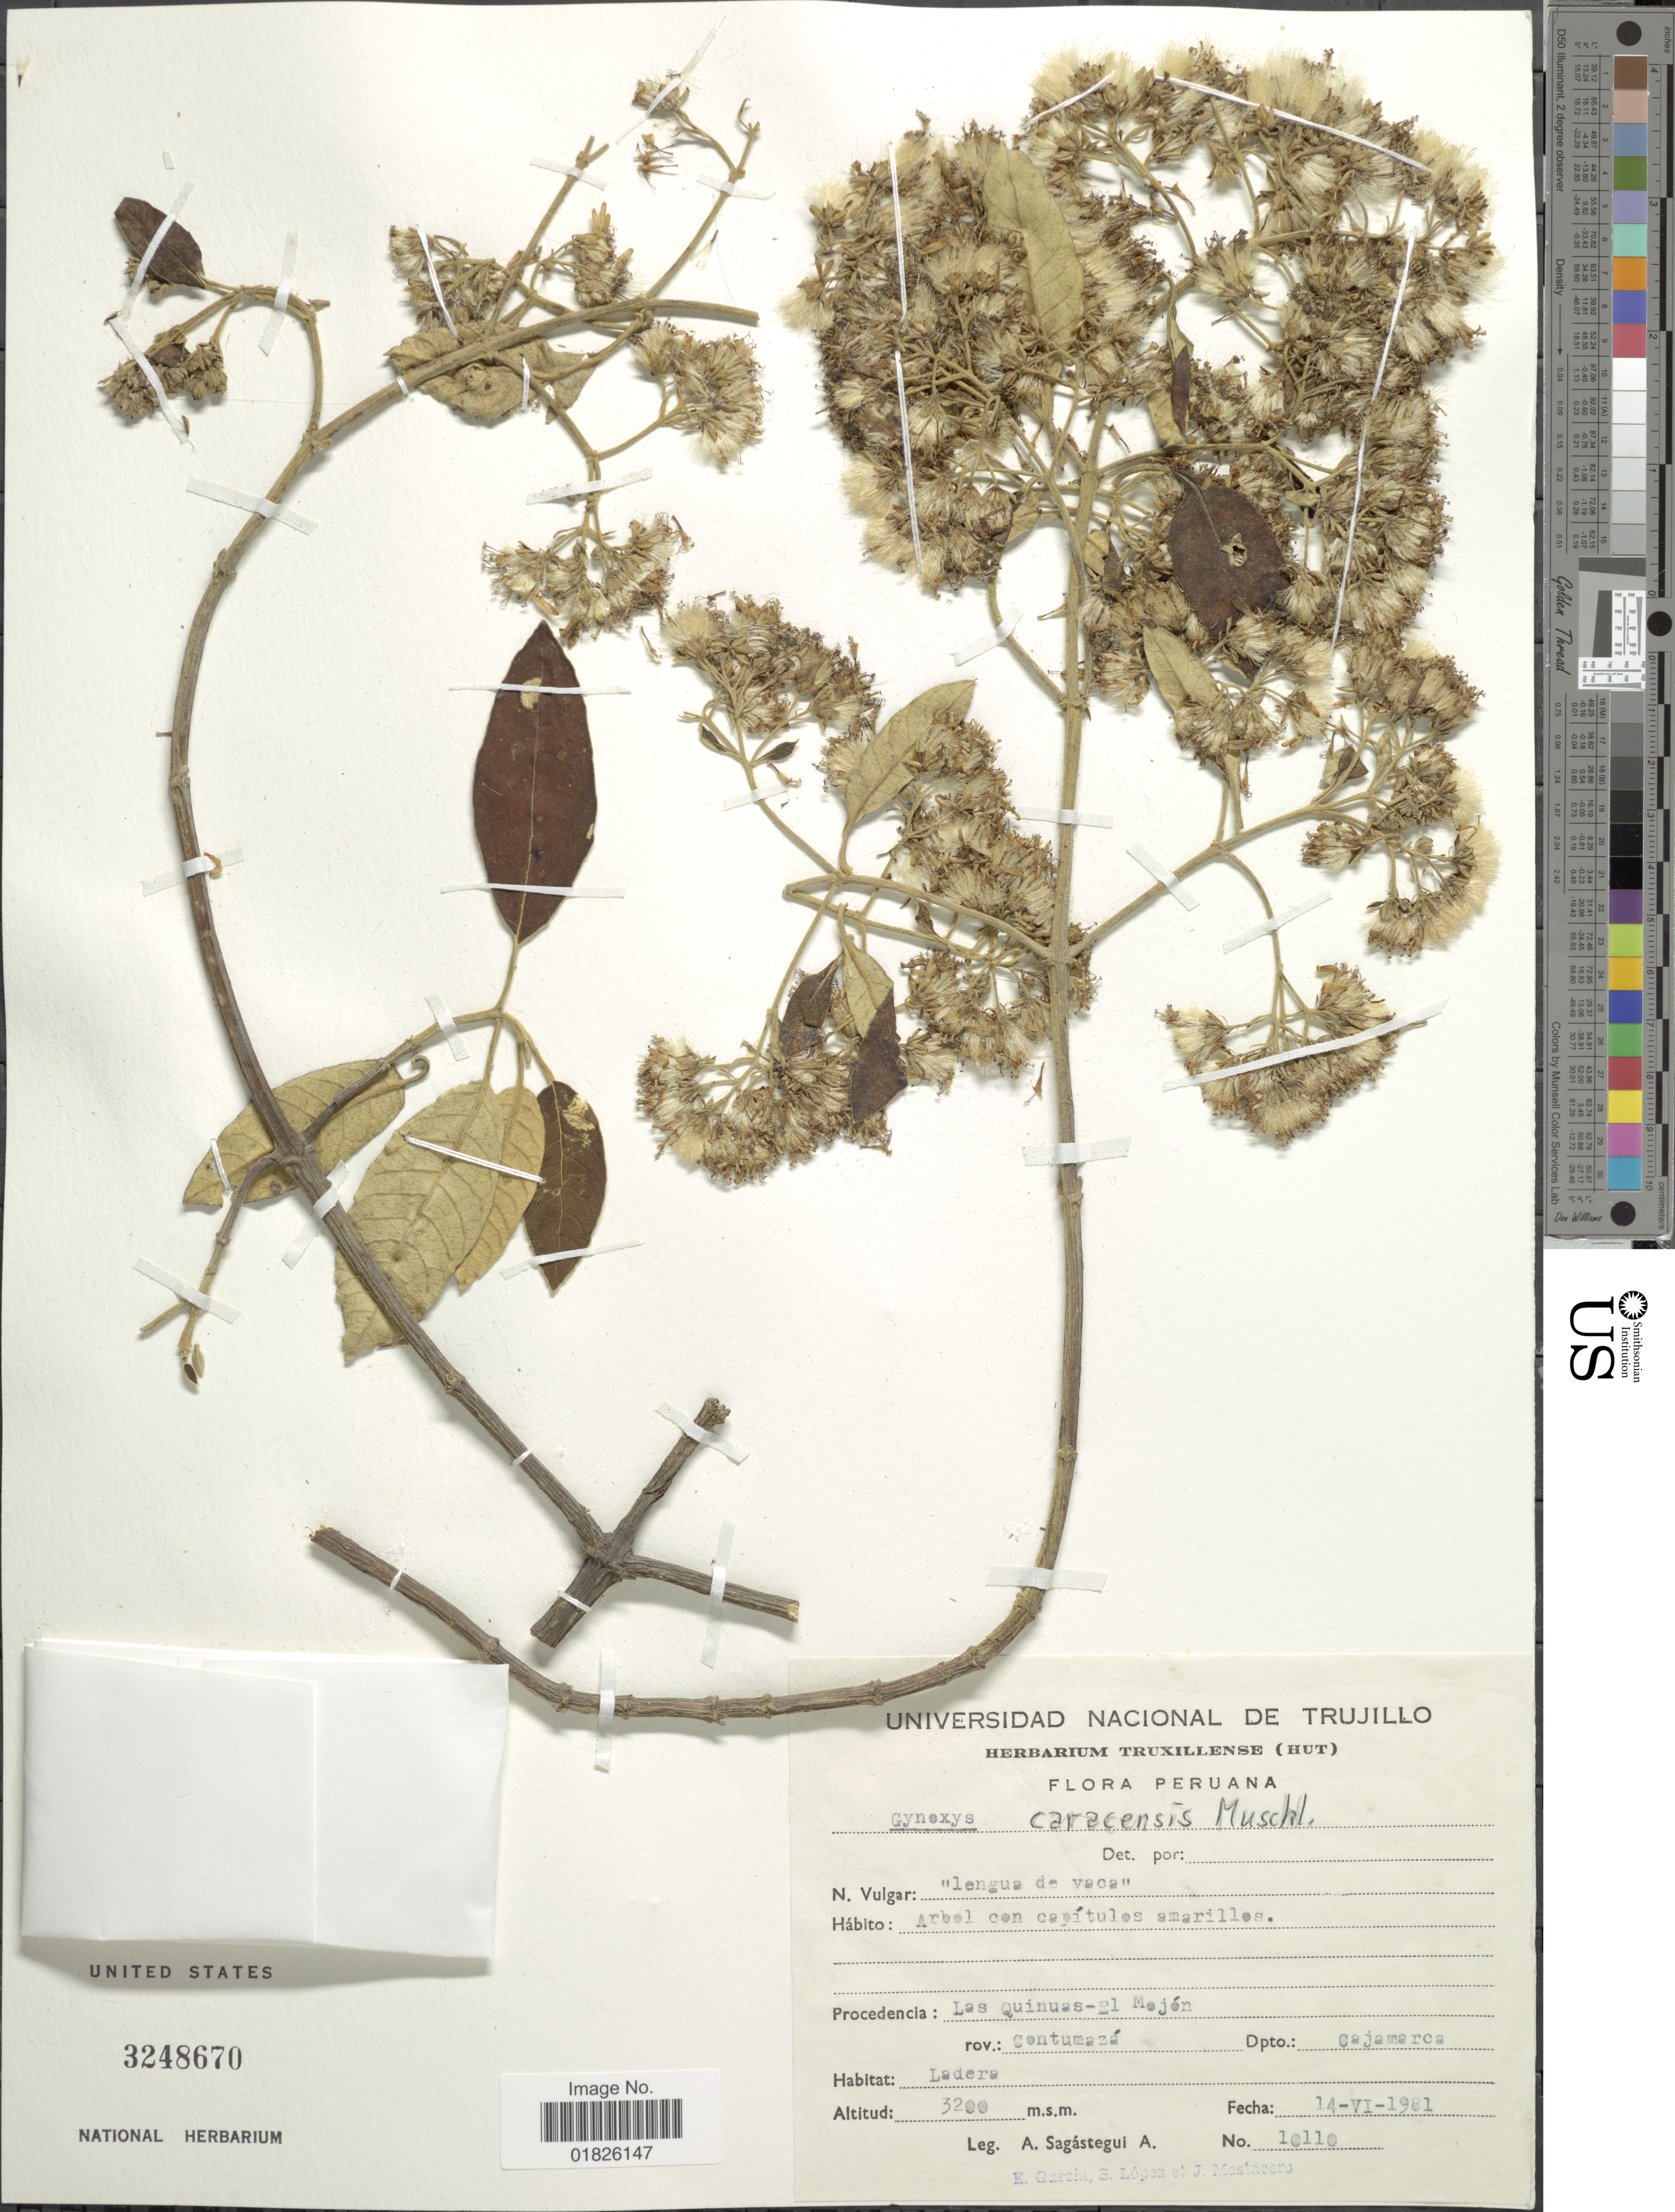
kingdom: Plantae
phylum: Tracheophyta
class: Magnoliopsida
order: Asterales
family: Asteraceae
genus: Gynoxys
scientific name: Gynoxys caracensis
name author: Muschl.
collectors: A. Sagástegui A., E. Garcia, S. Lopez & J. Mostacero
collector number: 10110*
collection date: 1981-06-14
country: Peru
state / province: Cajamarca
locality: Las Quinuas-El Majon. Rov. Contumaza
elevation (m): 3200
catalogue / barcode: US 3248670